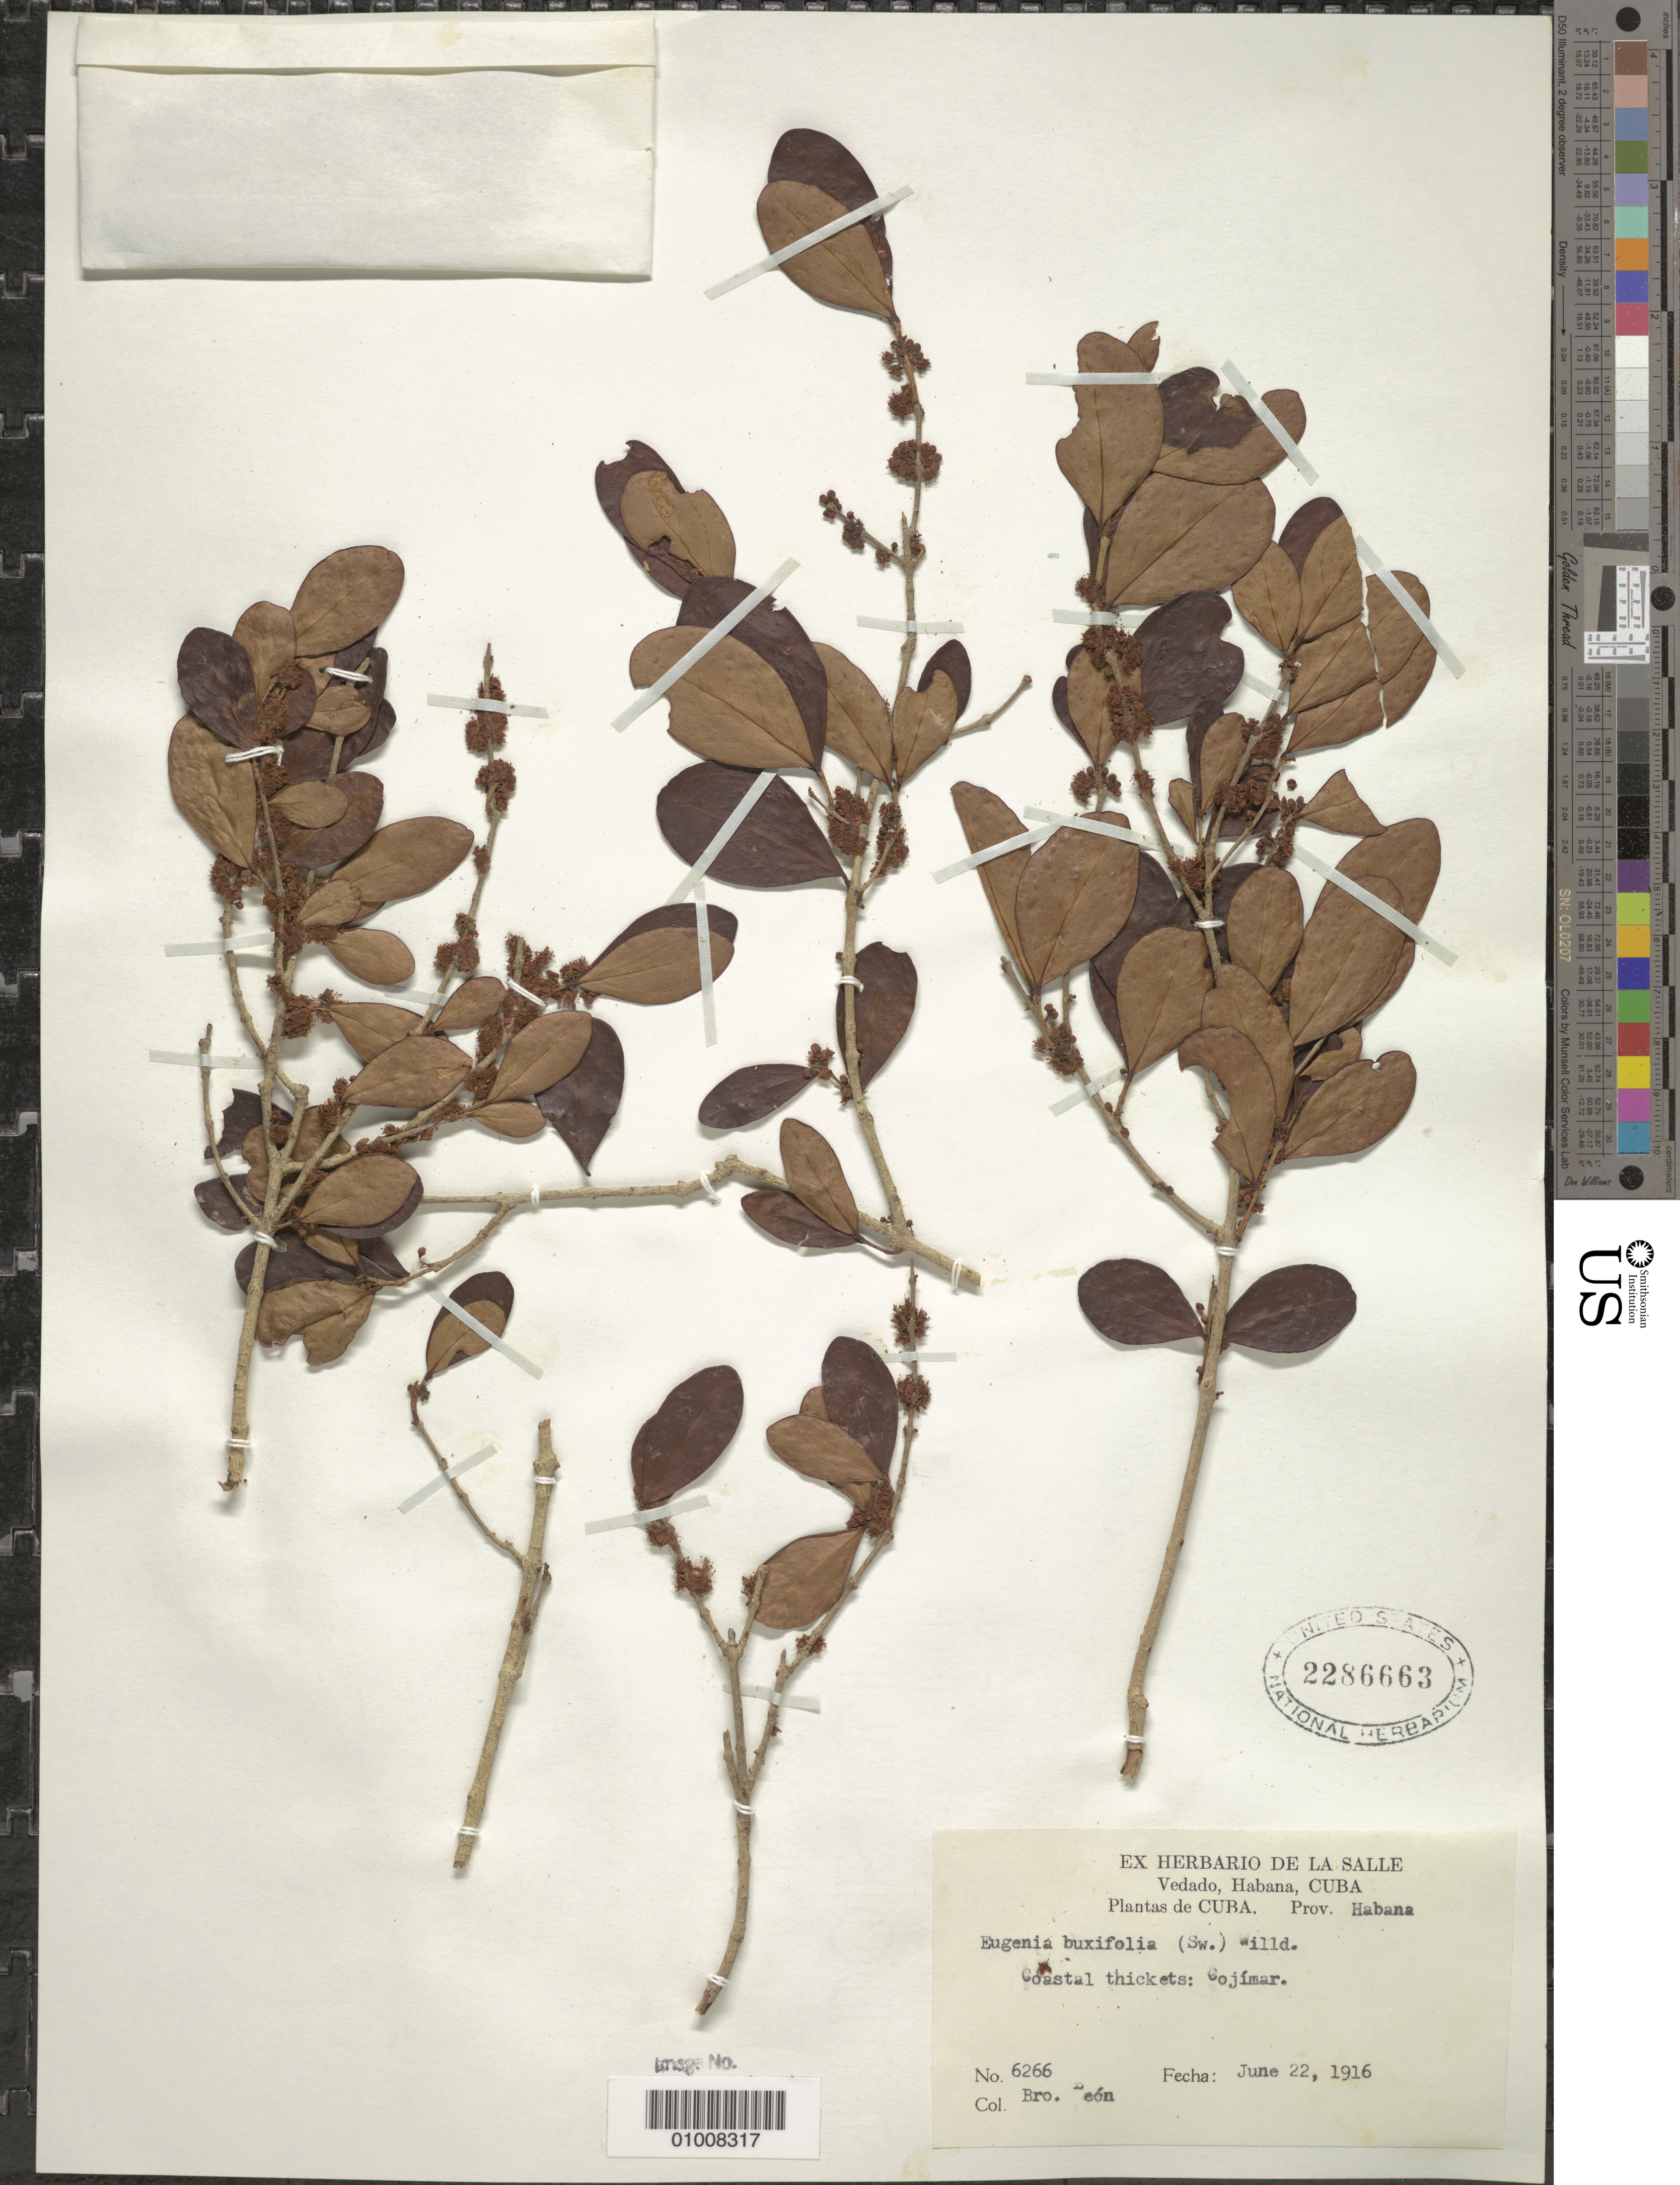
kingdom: Plantae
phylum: Tracheophyta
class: Magnoliopsida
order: Myrtales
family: Myrtaceae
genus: Eugenia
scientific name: Eugenia foetida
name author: Pers.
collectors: Bro. León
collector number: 6266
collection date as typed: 22 Jun 1916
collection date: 1916-06-22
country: Cuba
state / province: La Habana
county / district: Municipio Habana del Este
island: Cuba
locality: Cojimar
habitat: Coastal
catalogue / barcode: US 2286663